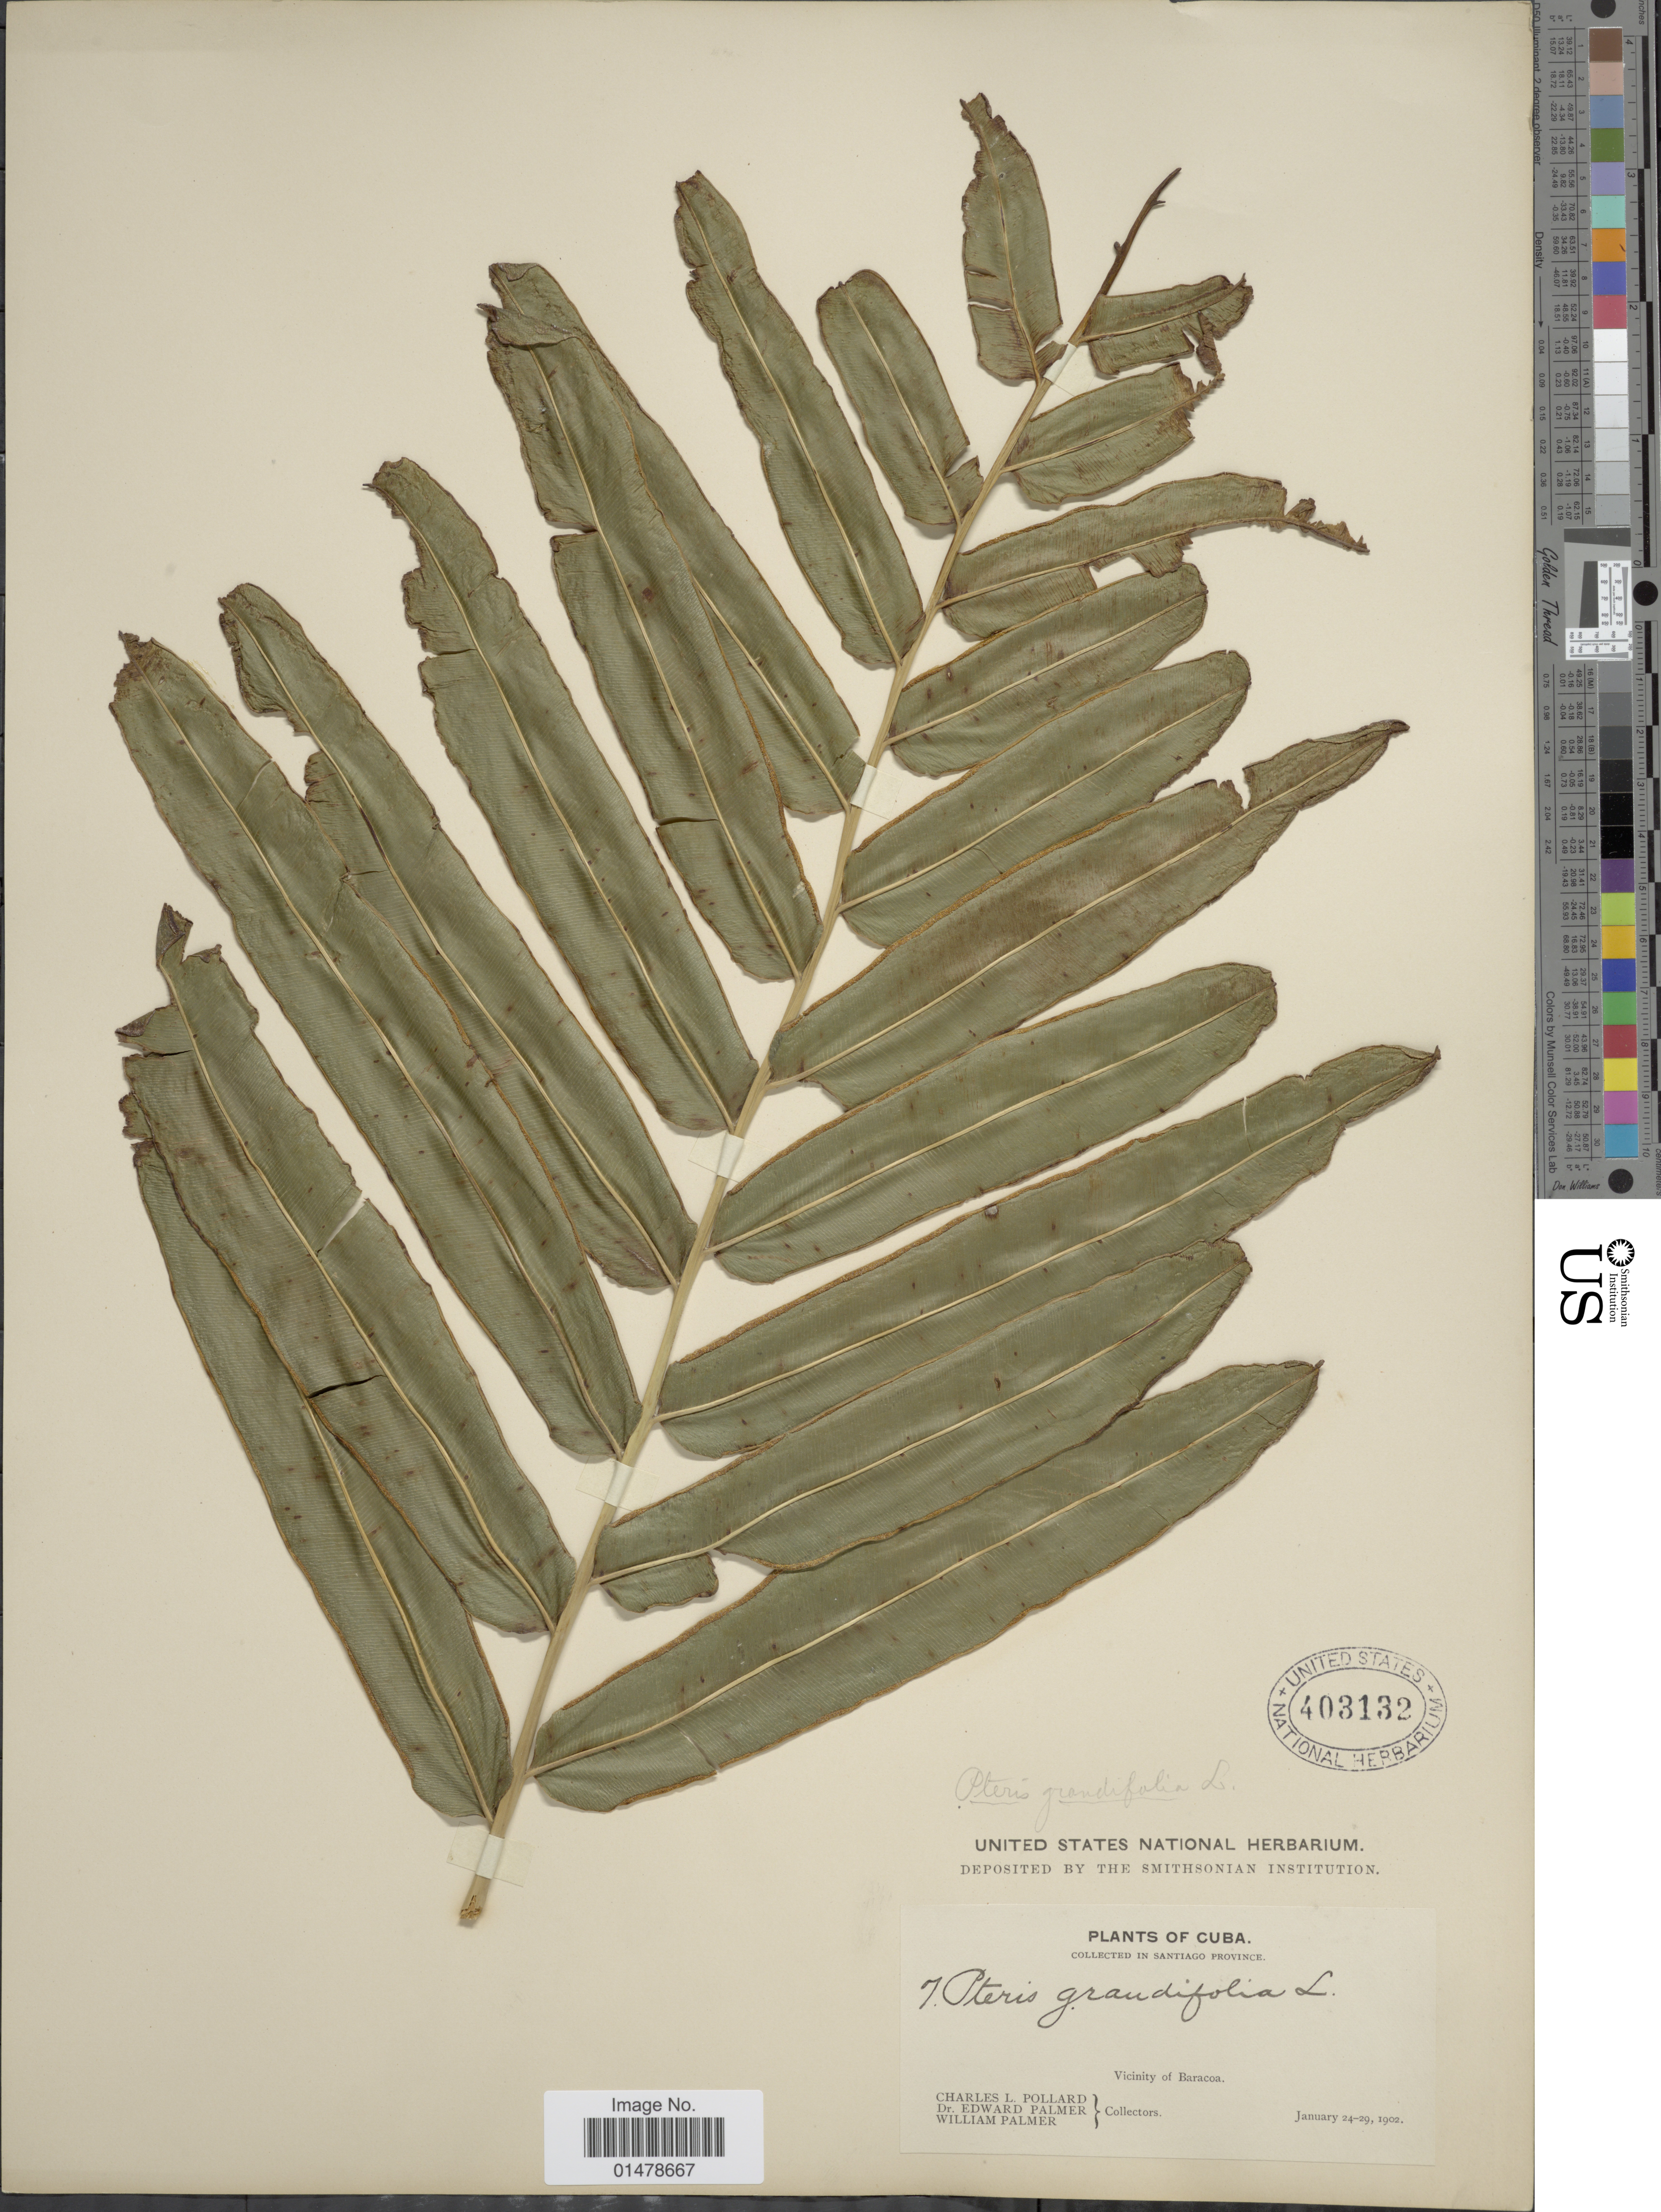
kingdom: Plantae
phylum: Tracheophyta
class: Polypodiopsida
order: Polypodiales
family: Pteridaceae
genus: Pteris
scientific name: Pteris grandifolia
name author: L.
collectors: C. L. Pollard & E. Palmer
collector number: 7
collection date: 1902-01-24/1902-01-29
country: Cuba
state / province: Santiago de Cuba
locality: Santiago Province. Vicinity of Baracoa.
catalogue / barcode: US 403132